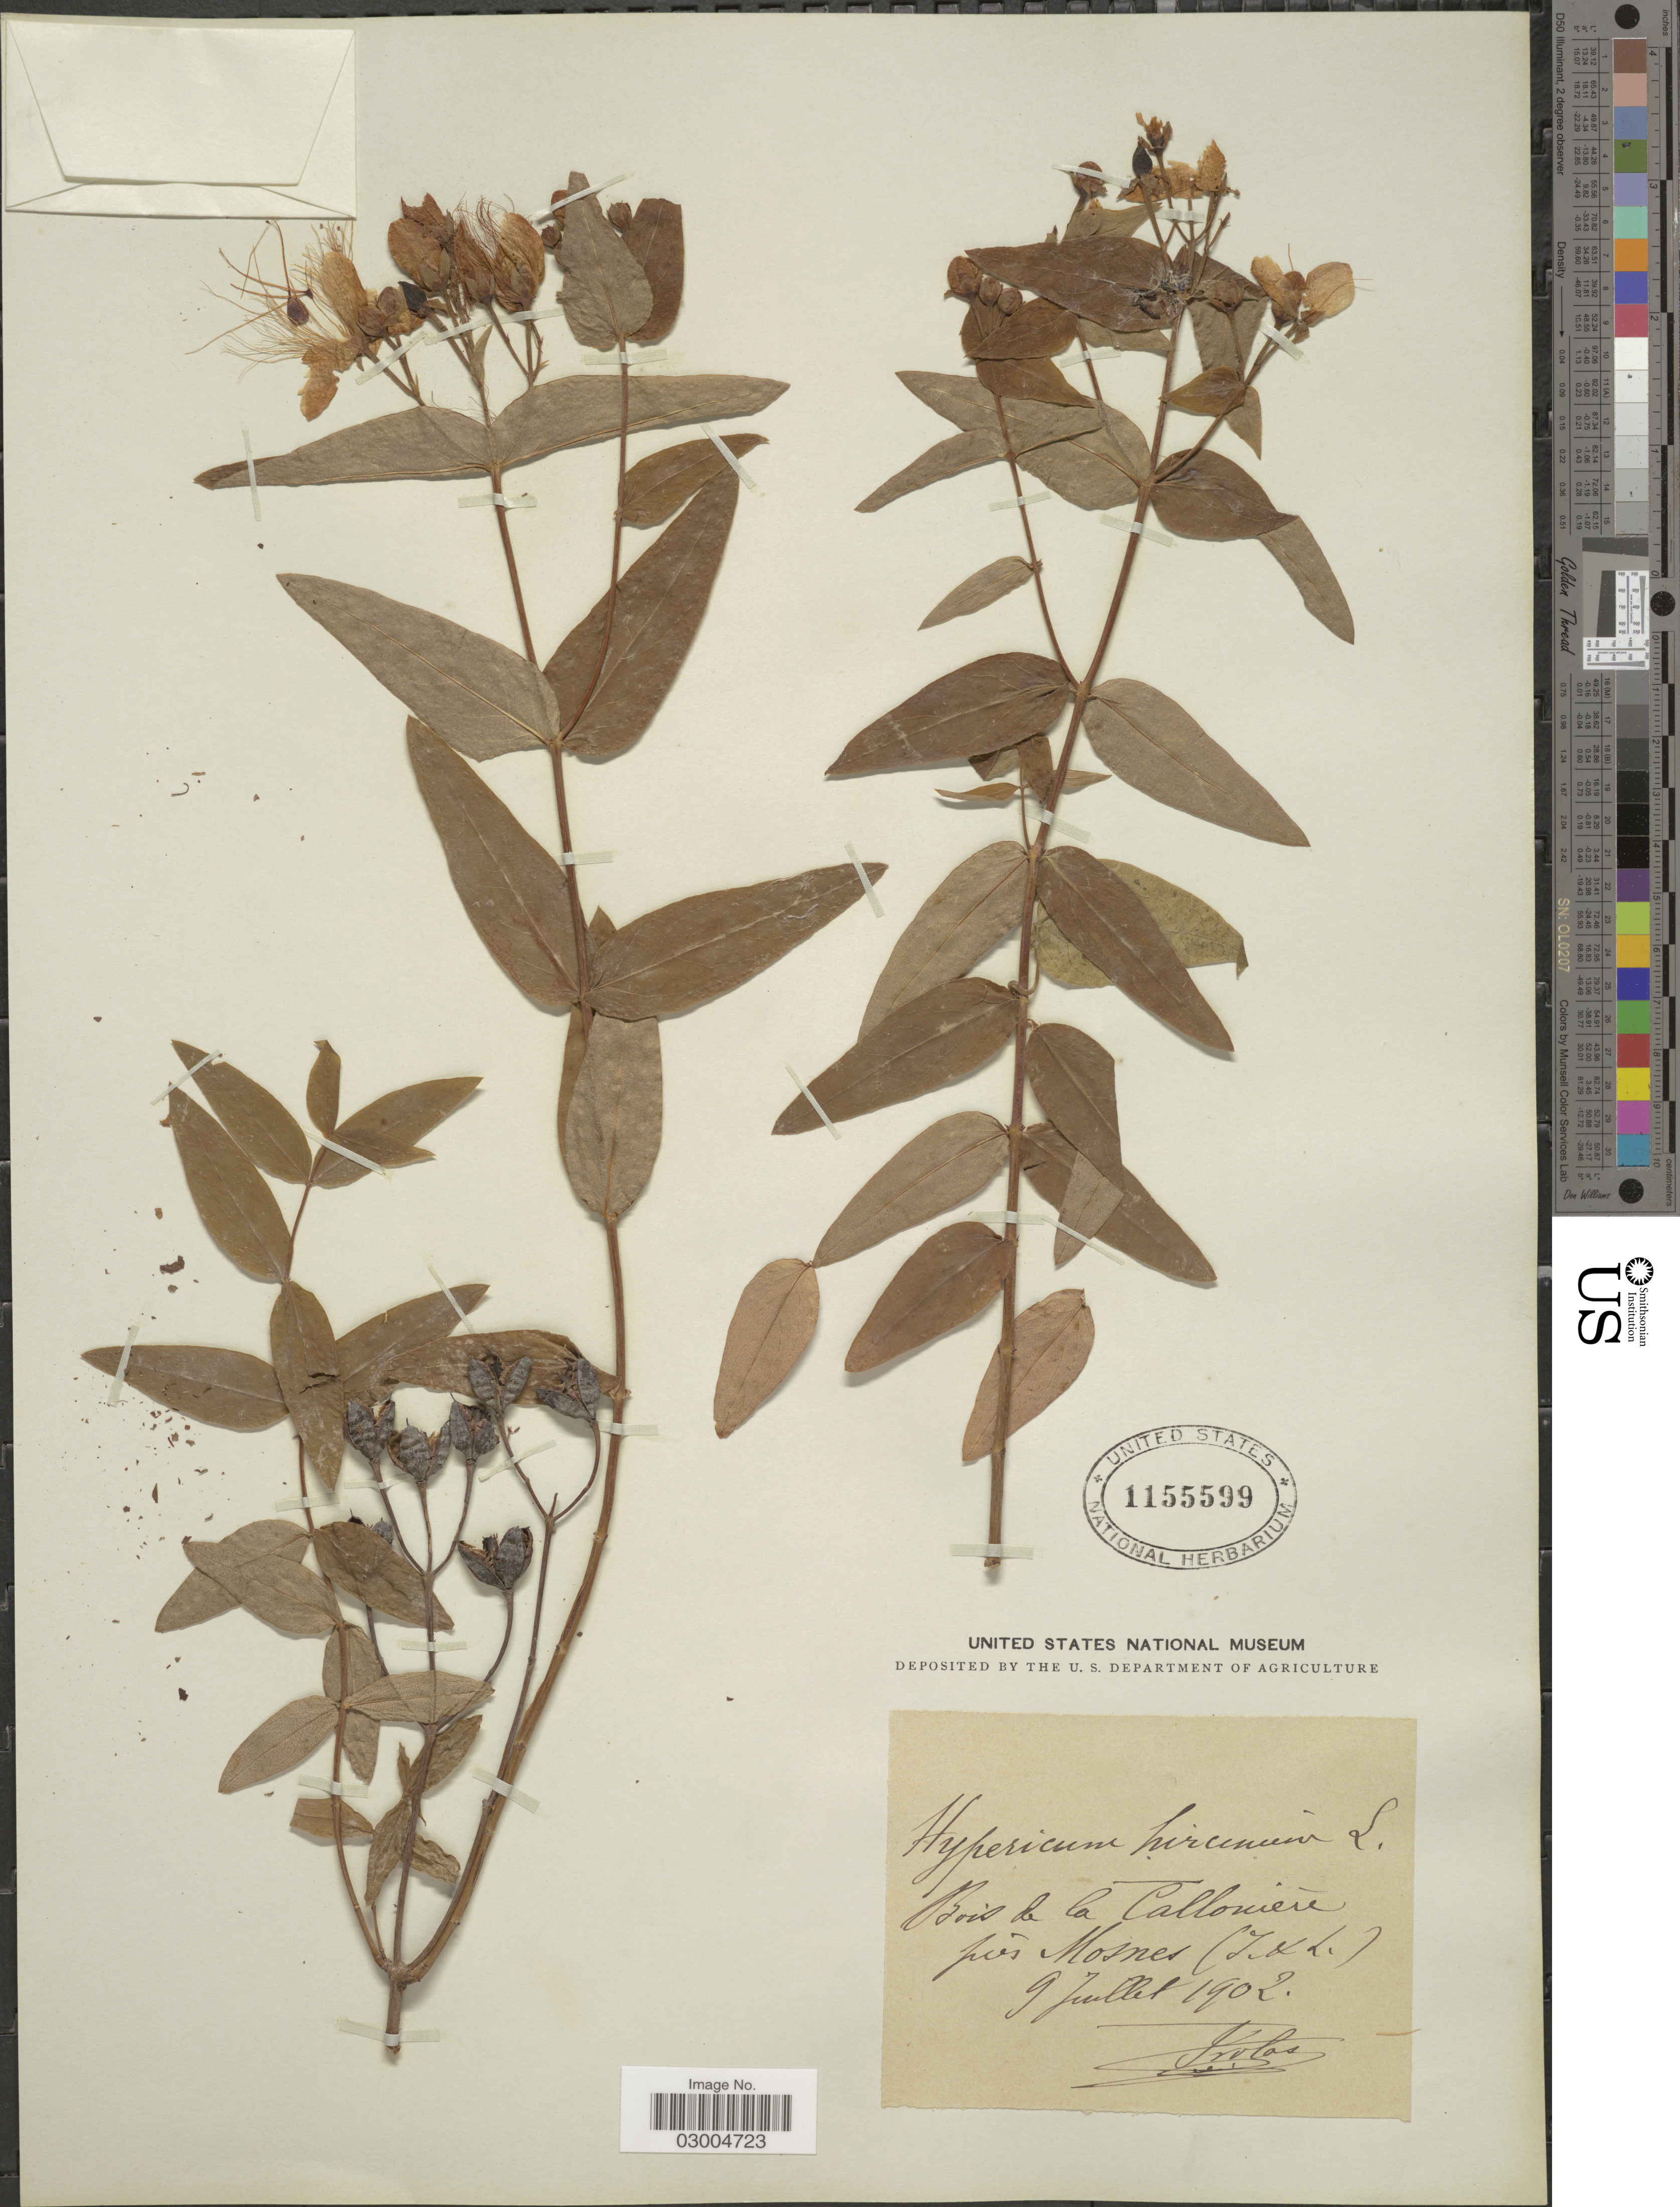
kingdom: Plantae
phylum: Tracheophyta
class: Magnoliopsida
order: Malpighiales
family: Hypericaceae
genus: Hypericum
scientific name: Hypericum hircinum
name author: L.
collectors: Irolas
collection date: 1902-07-09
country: France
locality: Bois de la Callonière près Mosnes (I. & L.).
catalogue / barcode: US 1155599